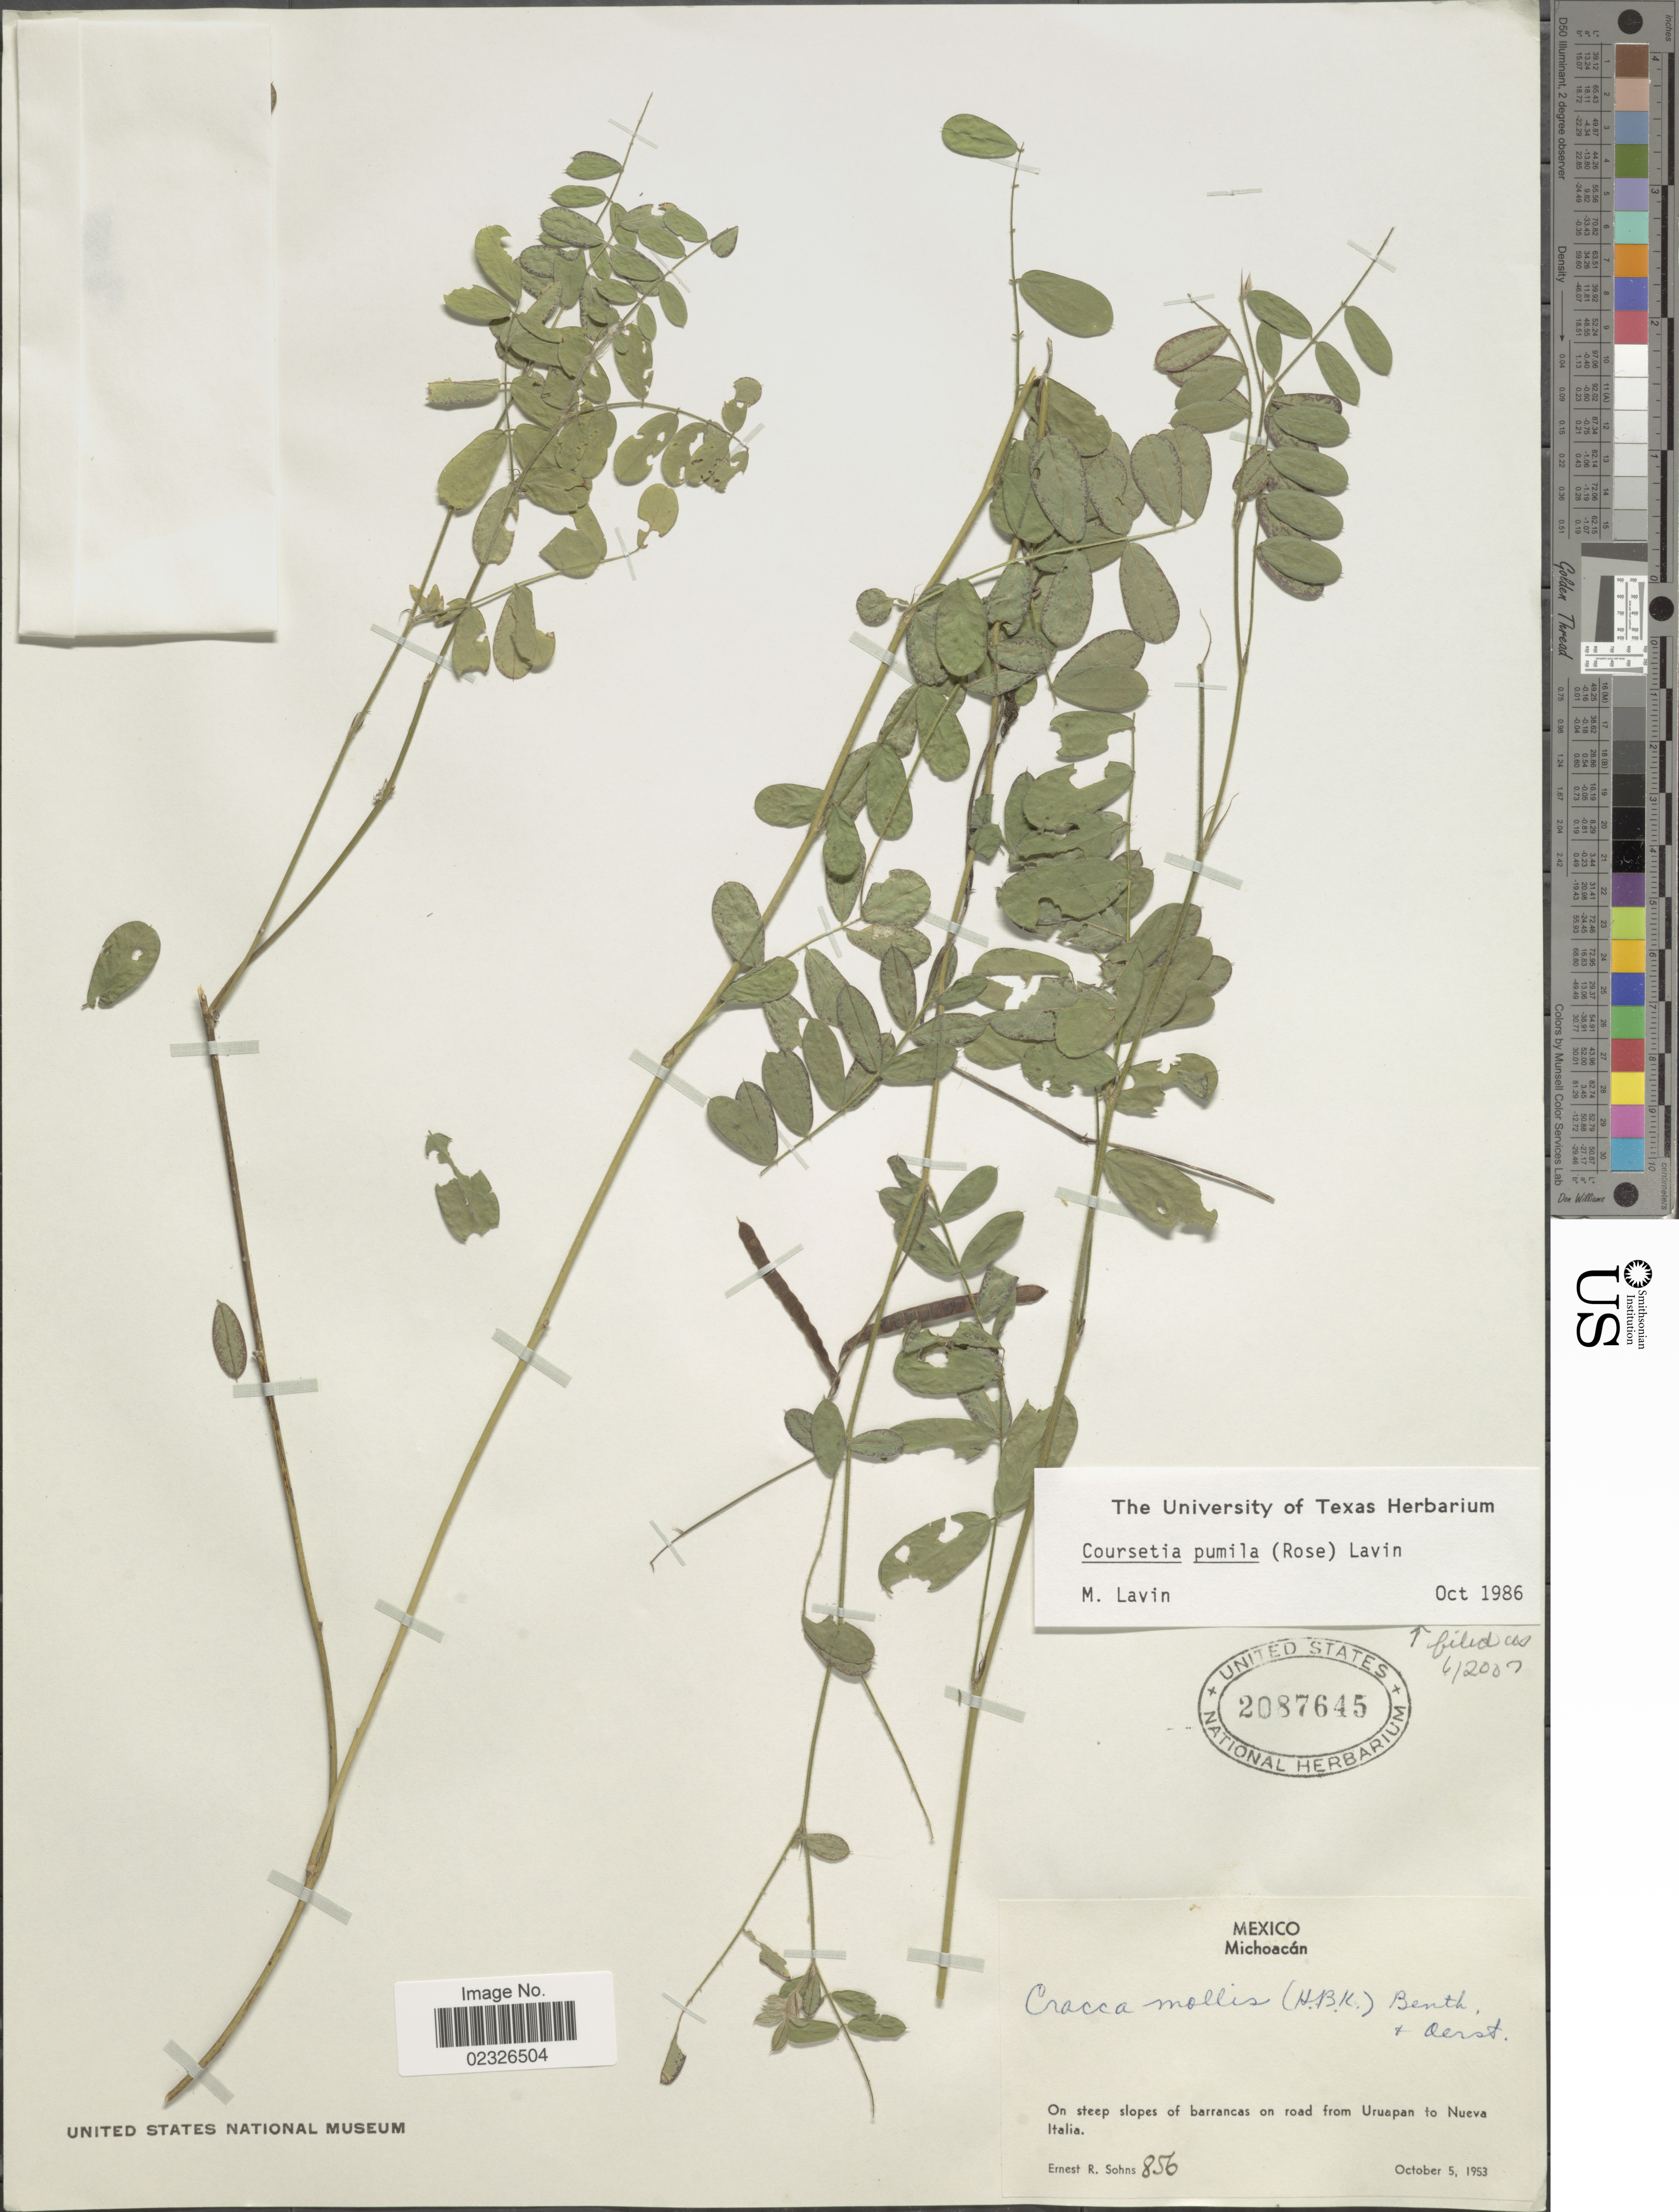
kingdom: Plantae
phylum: Tracheophyta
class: Magnoliopsida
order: Fabales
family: Fabaceae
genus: Coursetia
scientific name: Coursetia pumila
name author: (Rose) Lavin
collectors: E. R. Sohns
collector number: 856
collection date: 1953-10-05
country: Mexico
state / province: Michoacán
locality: On steep slopes of barrancas on road from Uruapan to Nueva Italia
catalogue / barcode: US 2087645